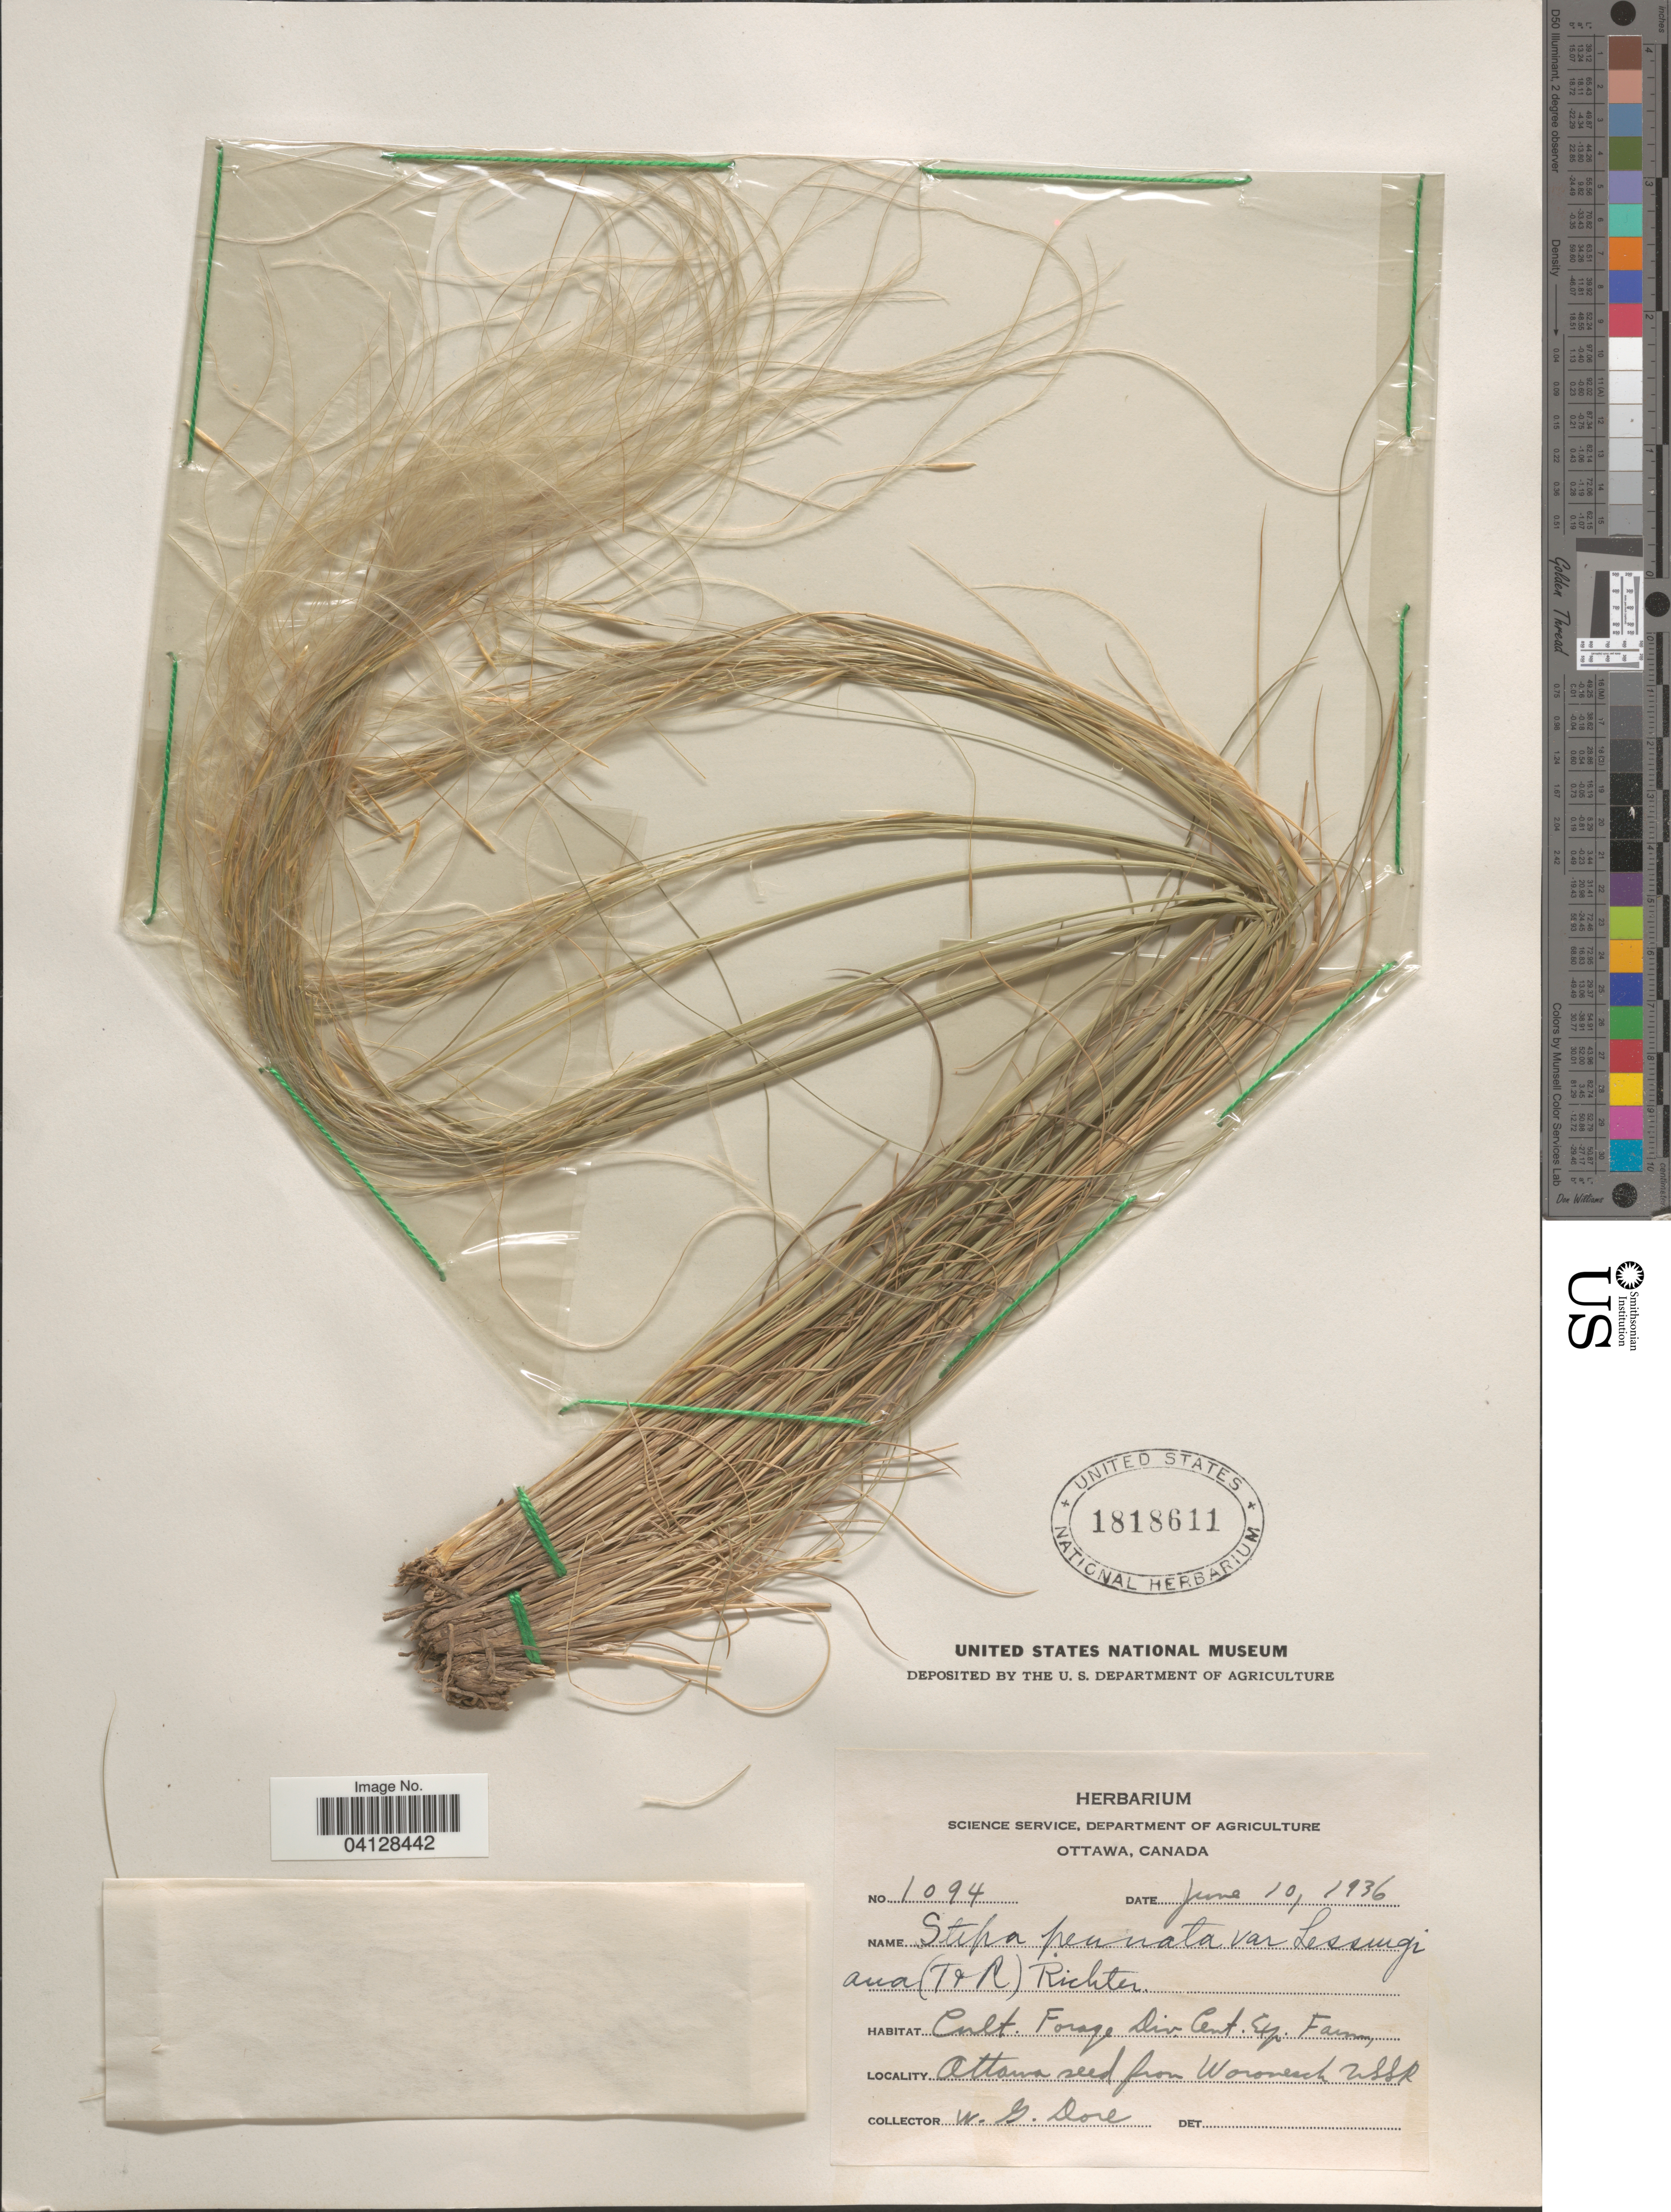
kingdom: Plantae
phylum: Tracheophyta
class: Liliopsida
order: Poales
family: Poaceae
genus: Stipa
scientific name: Stipa pennata var. lessingiana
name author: (Trin. & Rupr.) Richt.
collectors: W. Dore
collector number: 1094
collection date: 1936-06-10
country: Canada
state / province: Ontario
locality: Cult. Forage Div. Cent. Exp. Farm. Ottawa.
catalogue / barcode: US 1818611